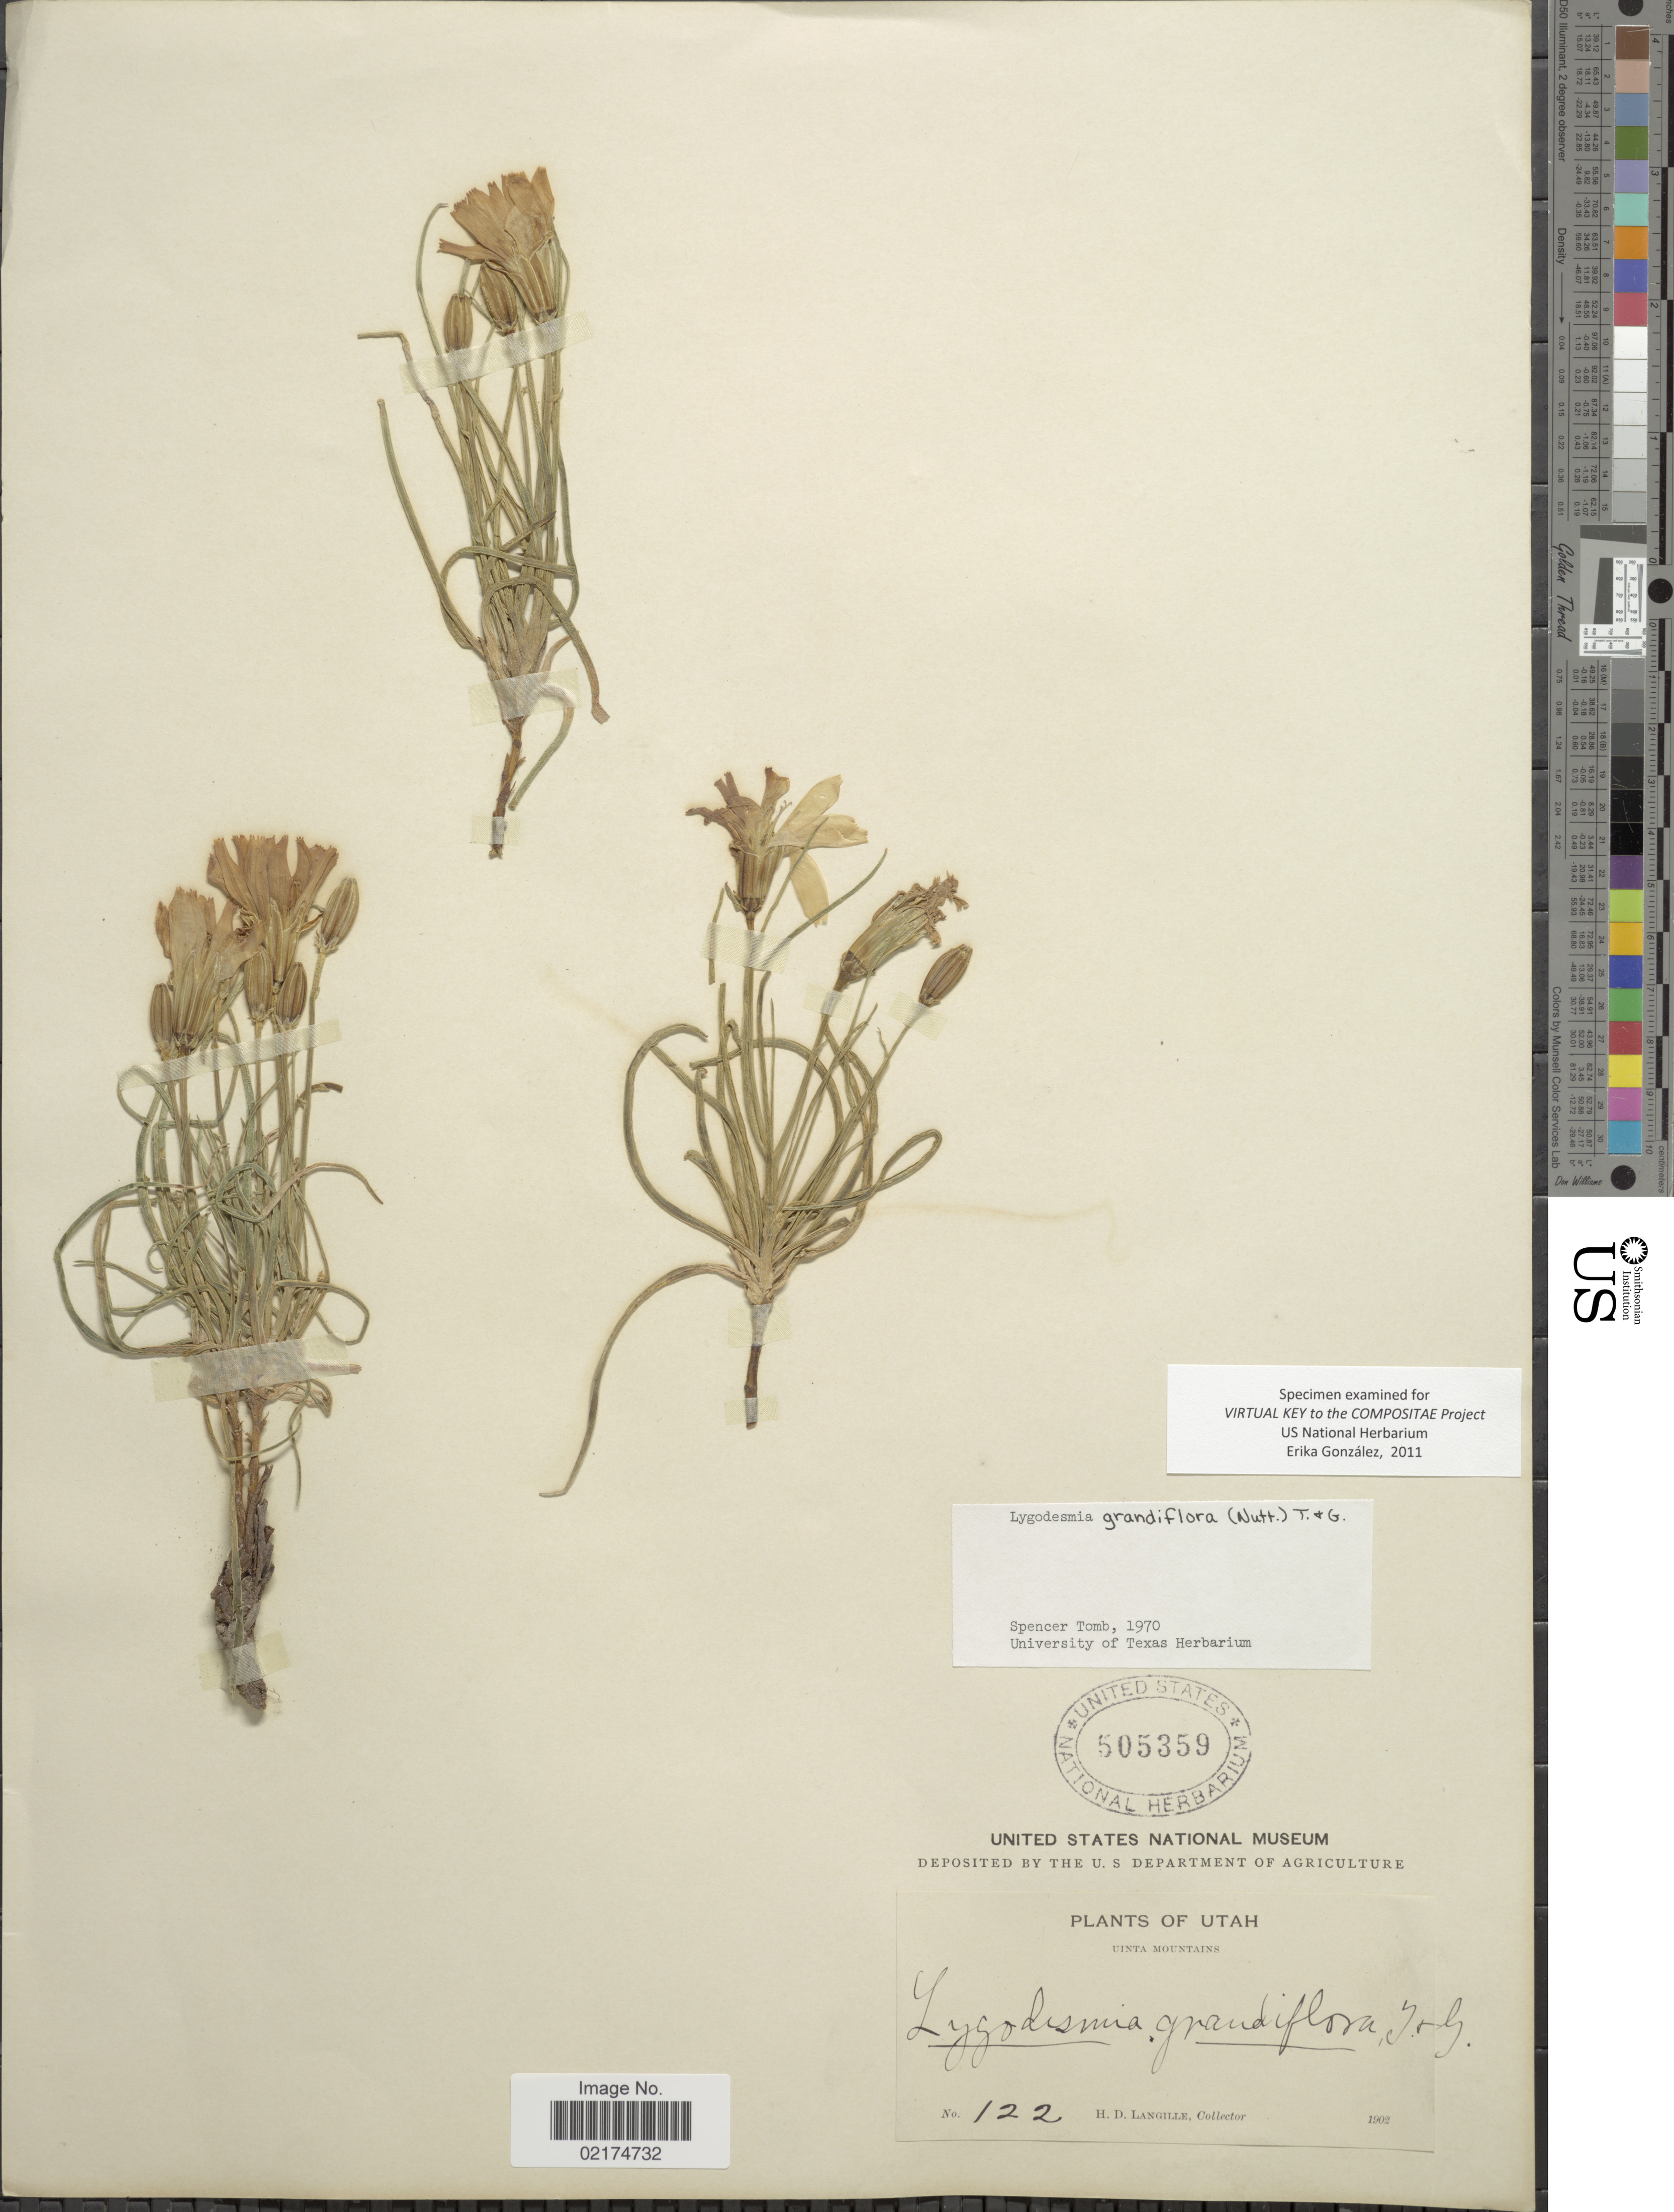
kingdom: Plantae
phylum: Tracheophyta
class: Magnoliopsida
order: Asterales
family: Asteraceae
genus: Lygodesmia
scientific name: Lygodesmia grandiflora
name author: Torr. & A. Gray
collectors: H. Langille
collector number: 122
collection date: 1902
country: United States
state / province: Utah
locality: Unita Mountains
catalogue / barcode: US 505359